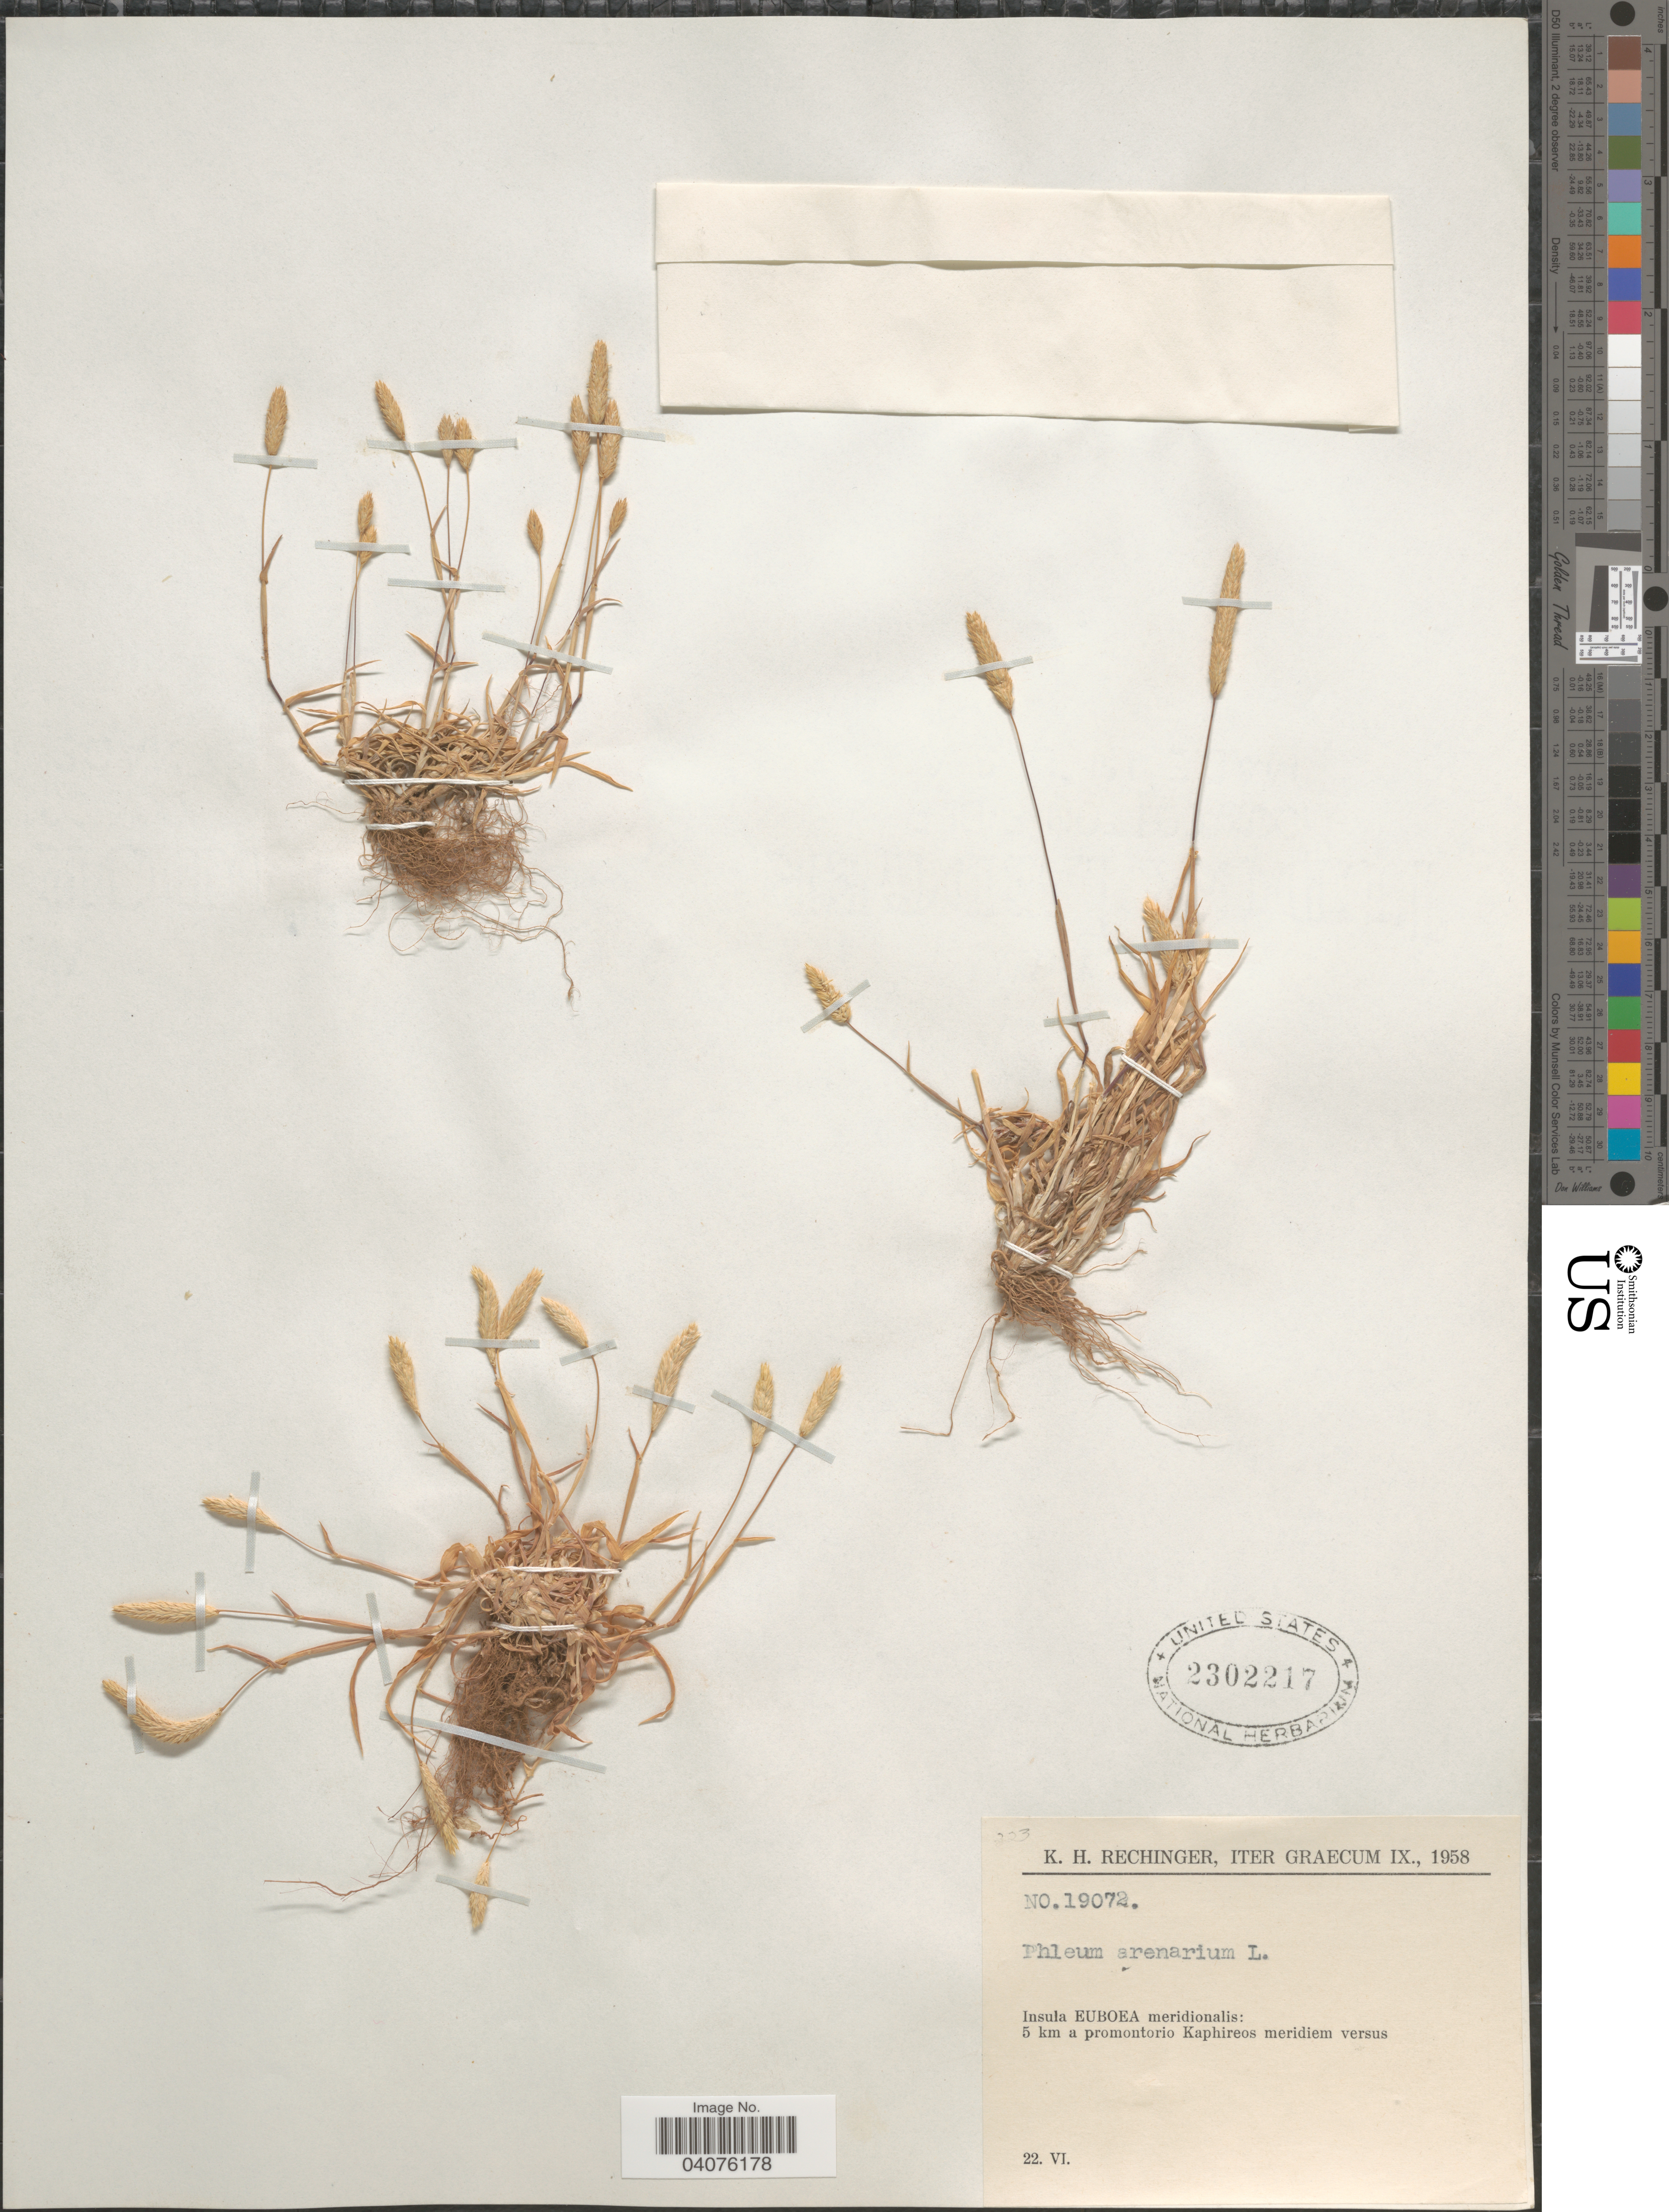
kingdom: Plantae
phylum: Tracheophyta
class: Liliopsida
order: Poales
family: Poaceae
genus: Phleum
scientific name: Phleum arenarium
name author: L.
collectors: K. H. Rechinger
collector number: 19072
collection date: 1958-06-22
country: Greece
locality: Iter Graecum IX., 1958. Insula EUBOEA meridionalis: 5 km a promontorio Kaphireos meridiem versus.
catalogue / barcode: US 2302217